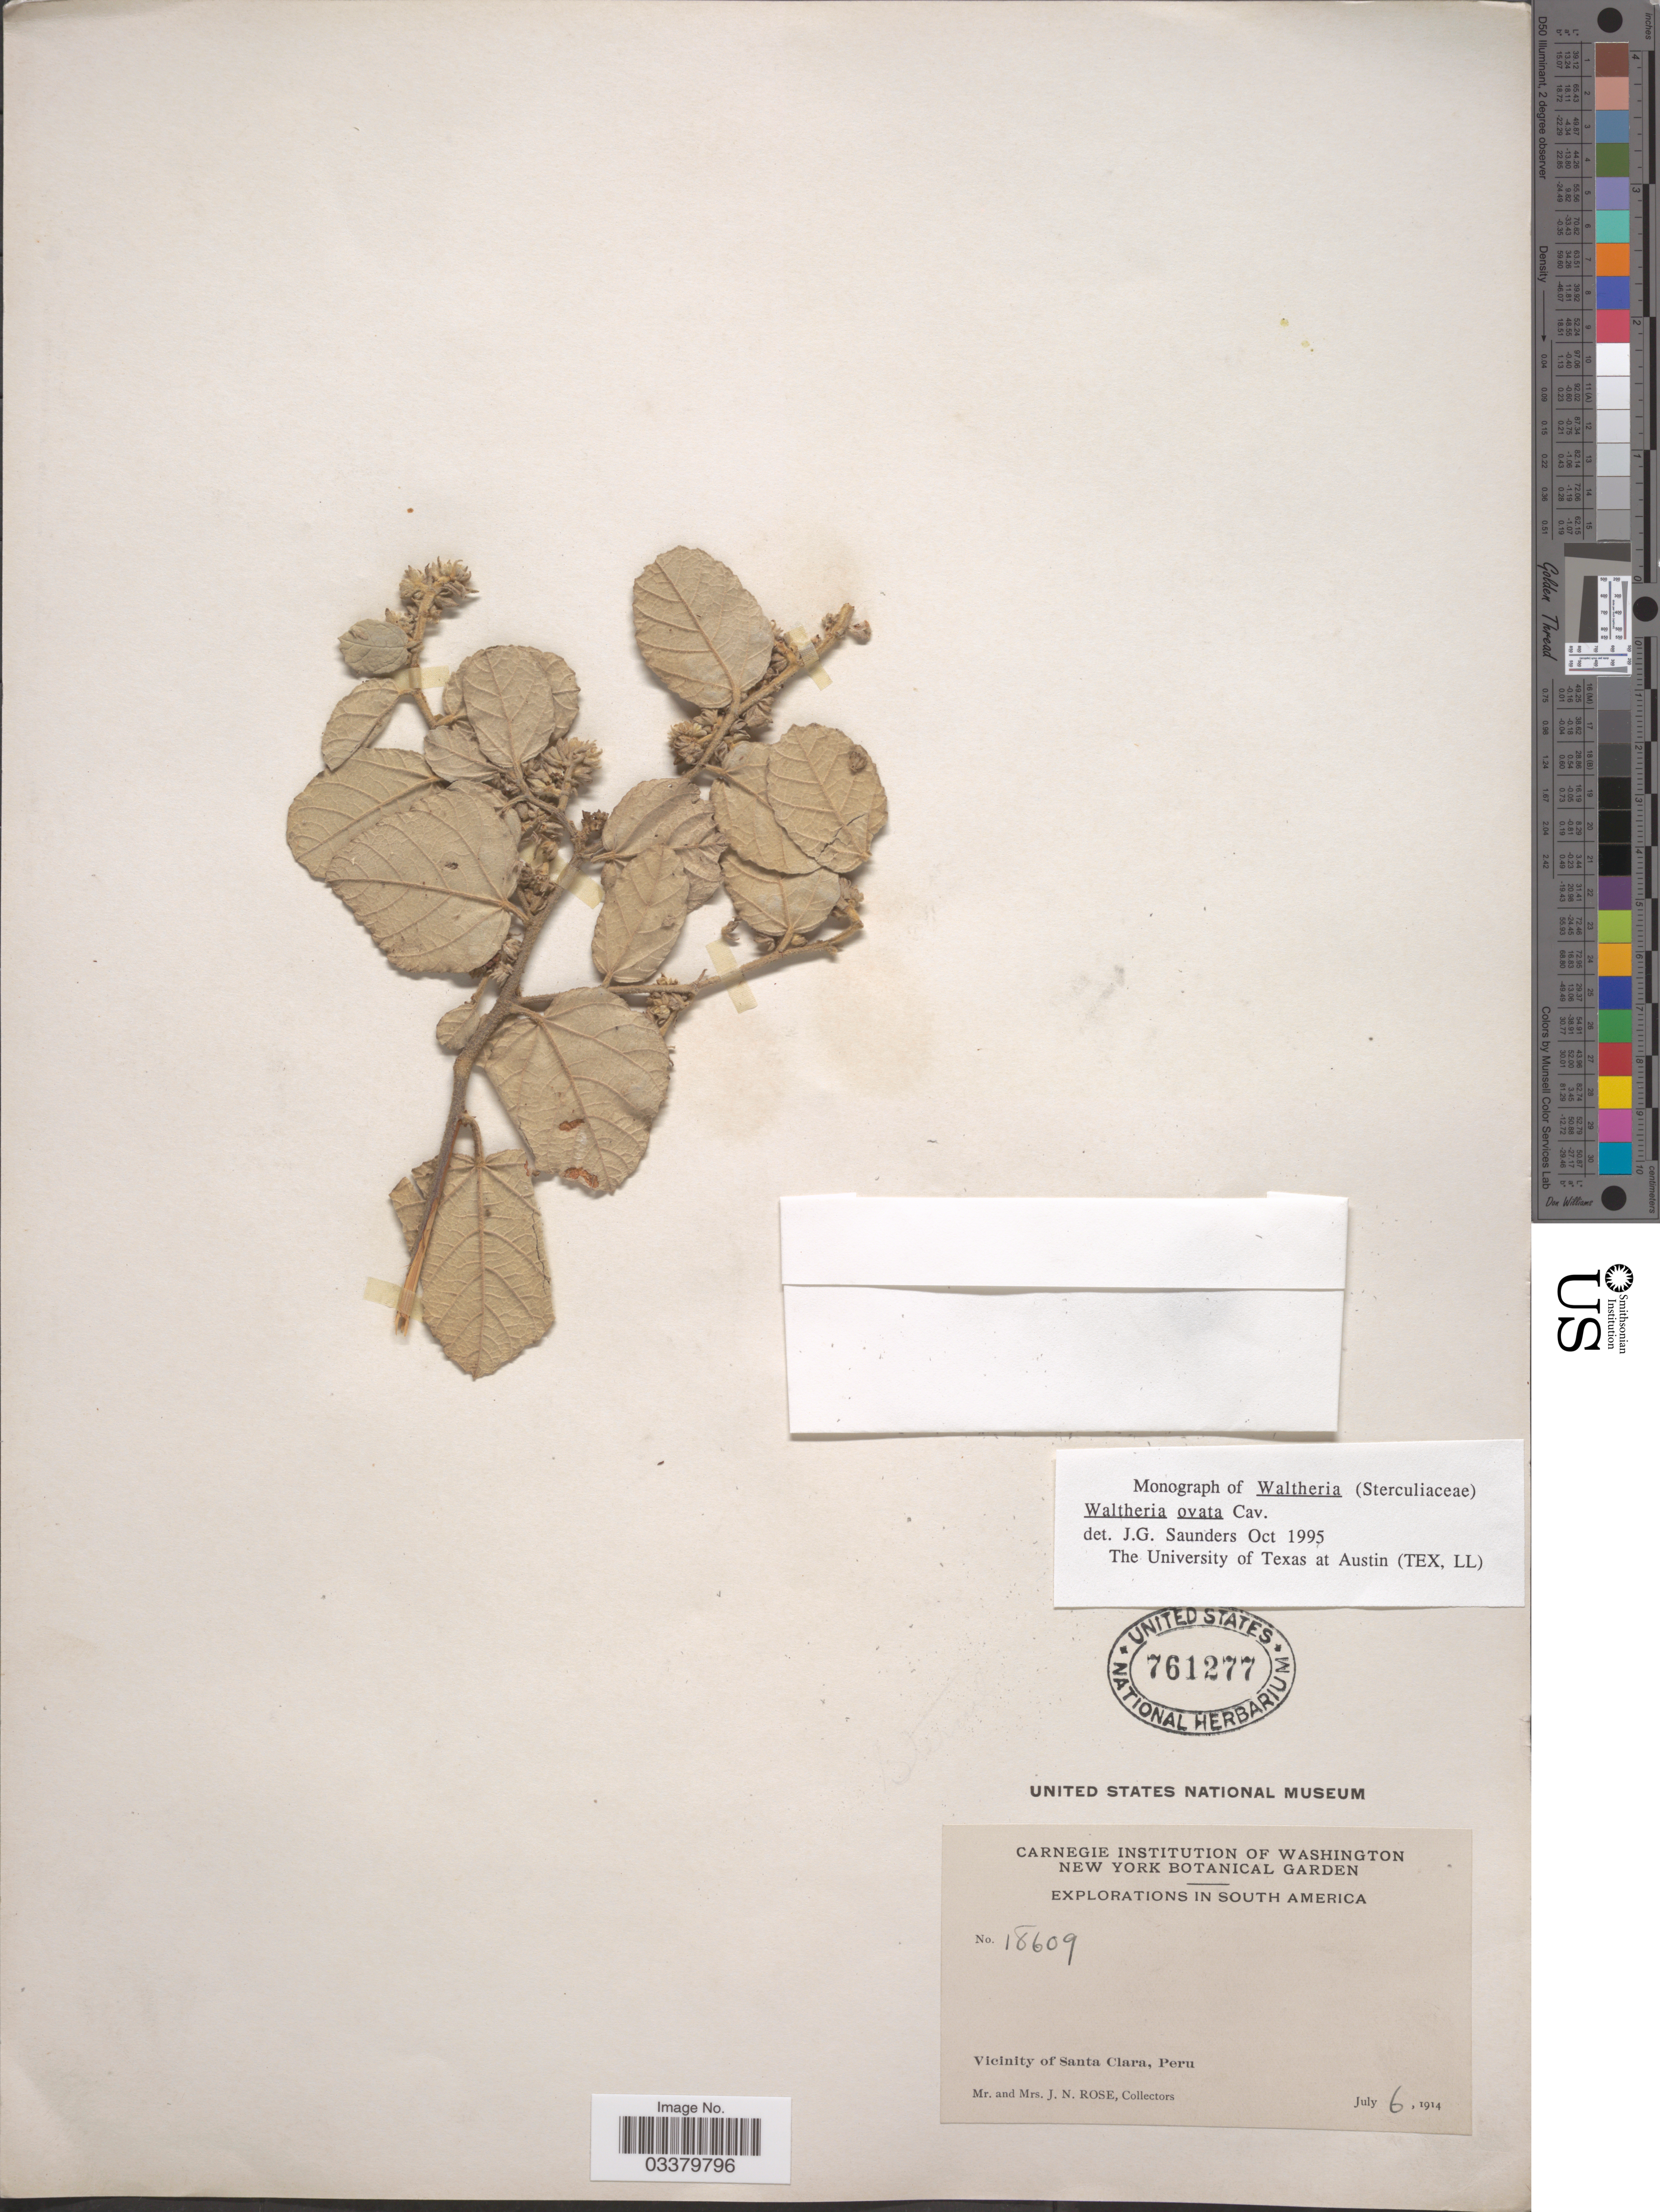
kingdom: Plantae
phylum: Tracheophyta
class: Magnoliopsida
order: Malvales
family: Malvaceae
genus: Waltheria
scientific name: Waltheria ovata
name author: Cav.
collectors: J. N. Rose & L. B. Rose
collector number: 18609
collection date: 1914-07-06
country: Peru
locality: Vicinity of Santa Clara.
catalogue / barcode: US 761277